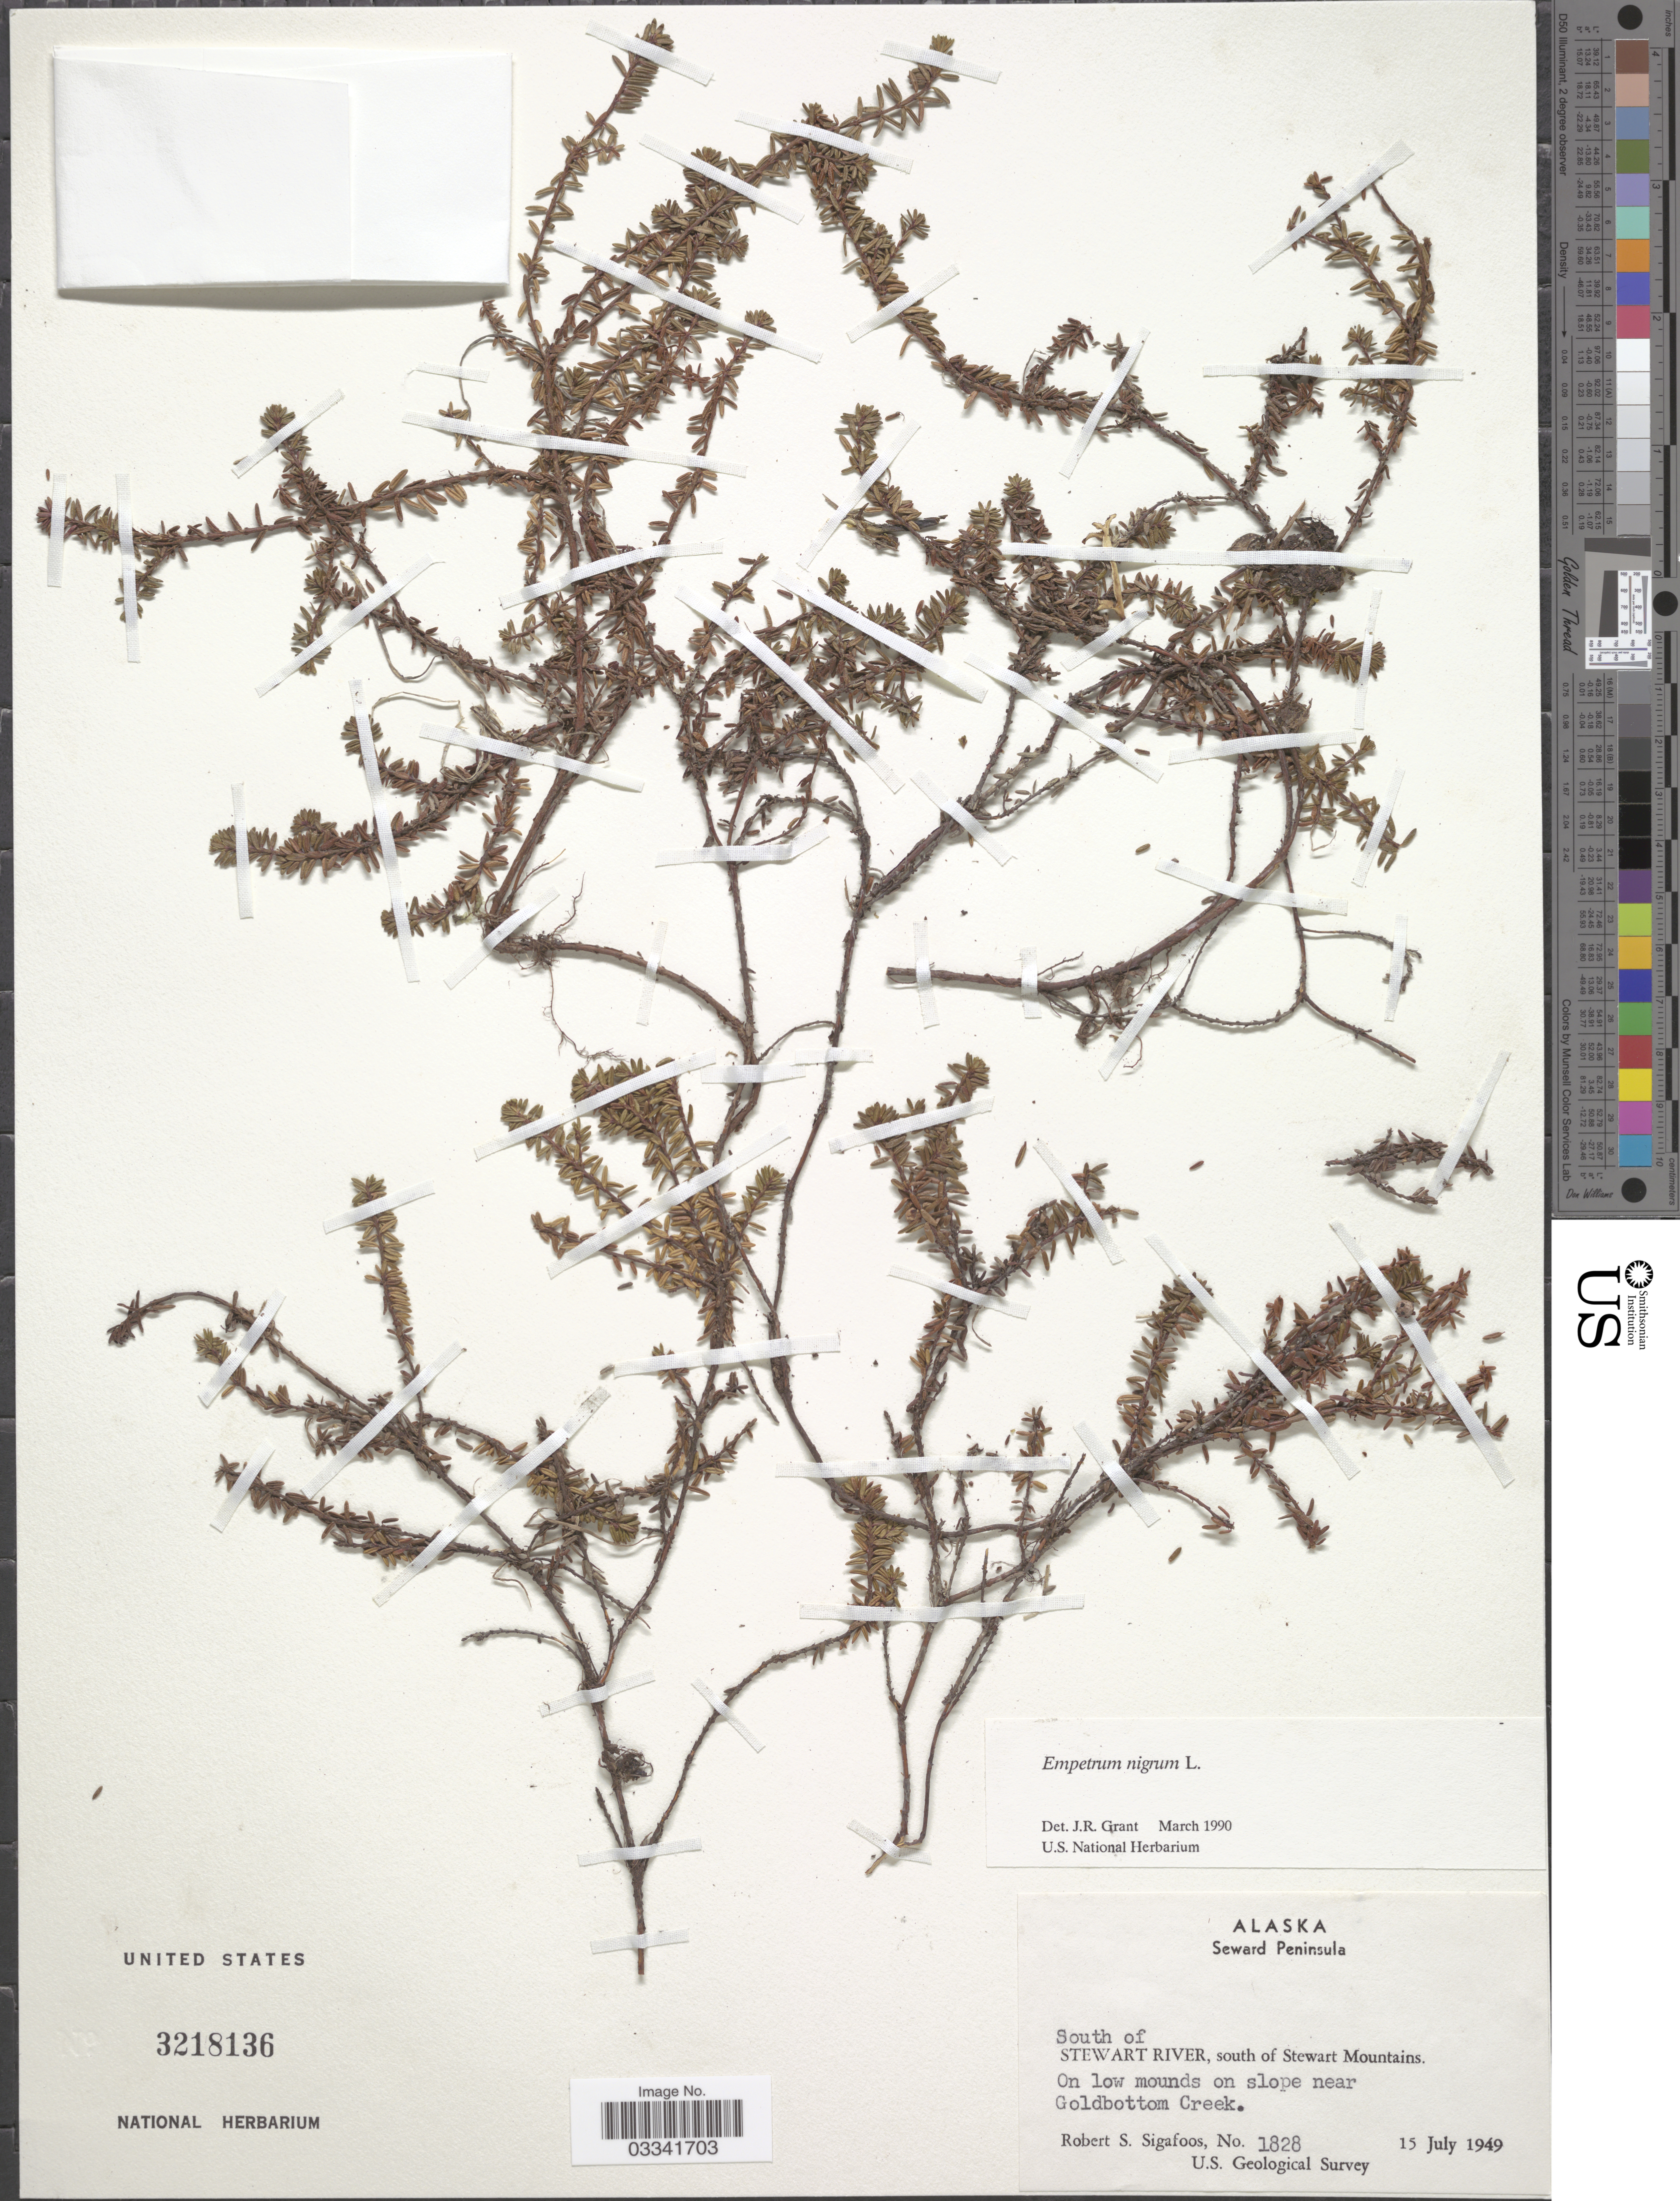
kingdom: Plantae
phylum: Tracheophyta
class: Magnoliopsida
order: Ericales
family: Ericaceae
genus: Empetrum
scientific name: Empetrum nigrum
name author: L.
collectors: R. Sigafoos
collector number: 1828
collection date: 1949-07-15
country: United States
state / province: Alaska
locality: Seward Peninsula. South of Stewart River, south of Stewart Mountains. Near Goldbottom Creek.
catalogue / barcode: US 3218136